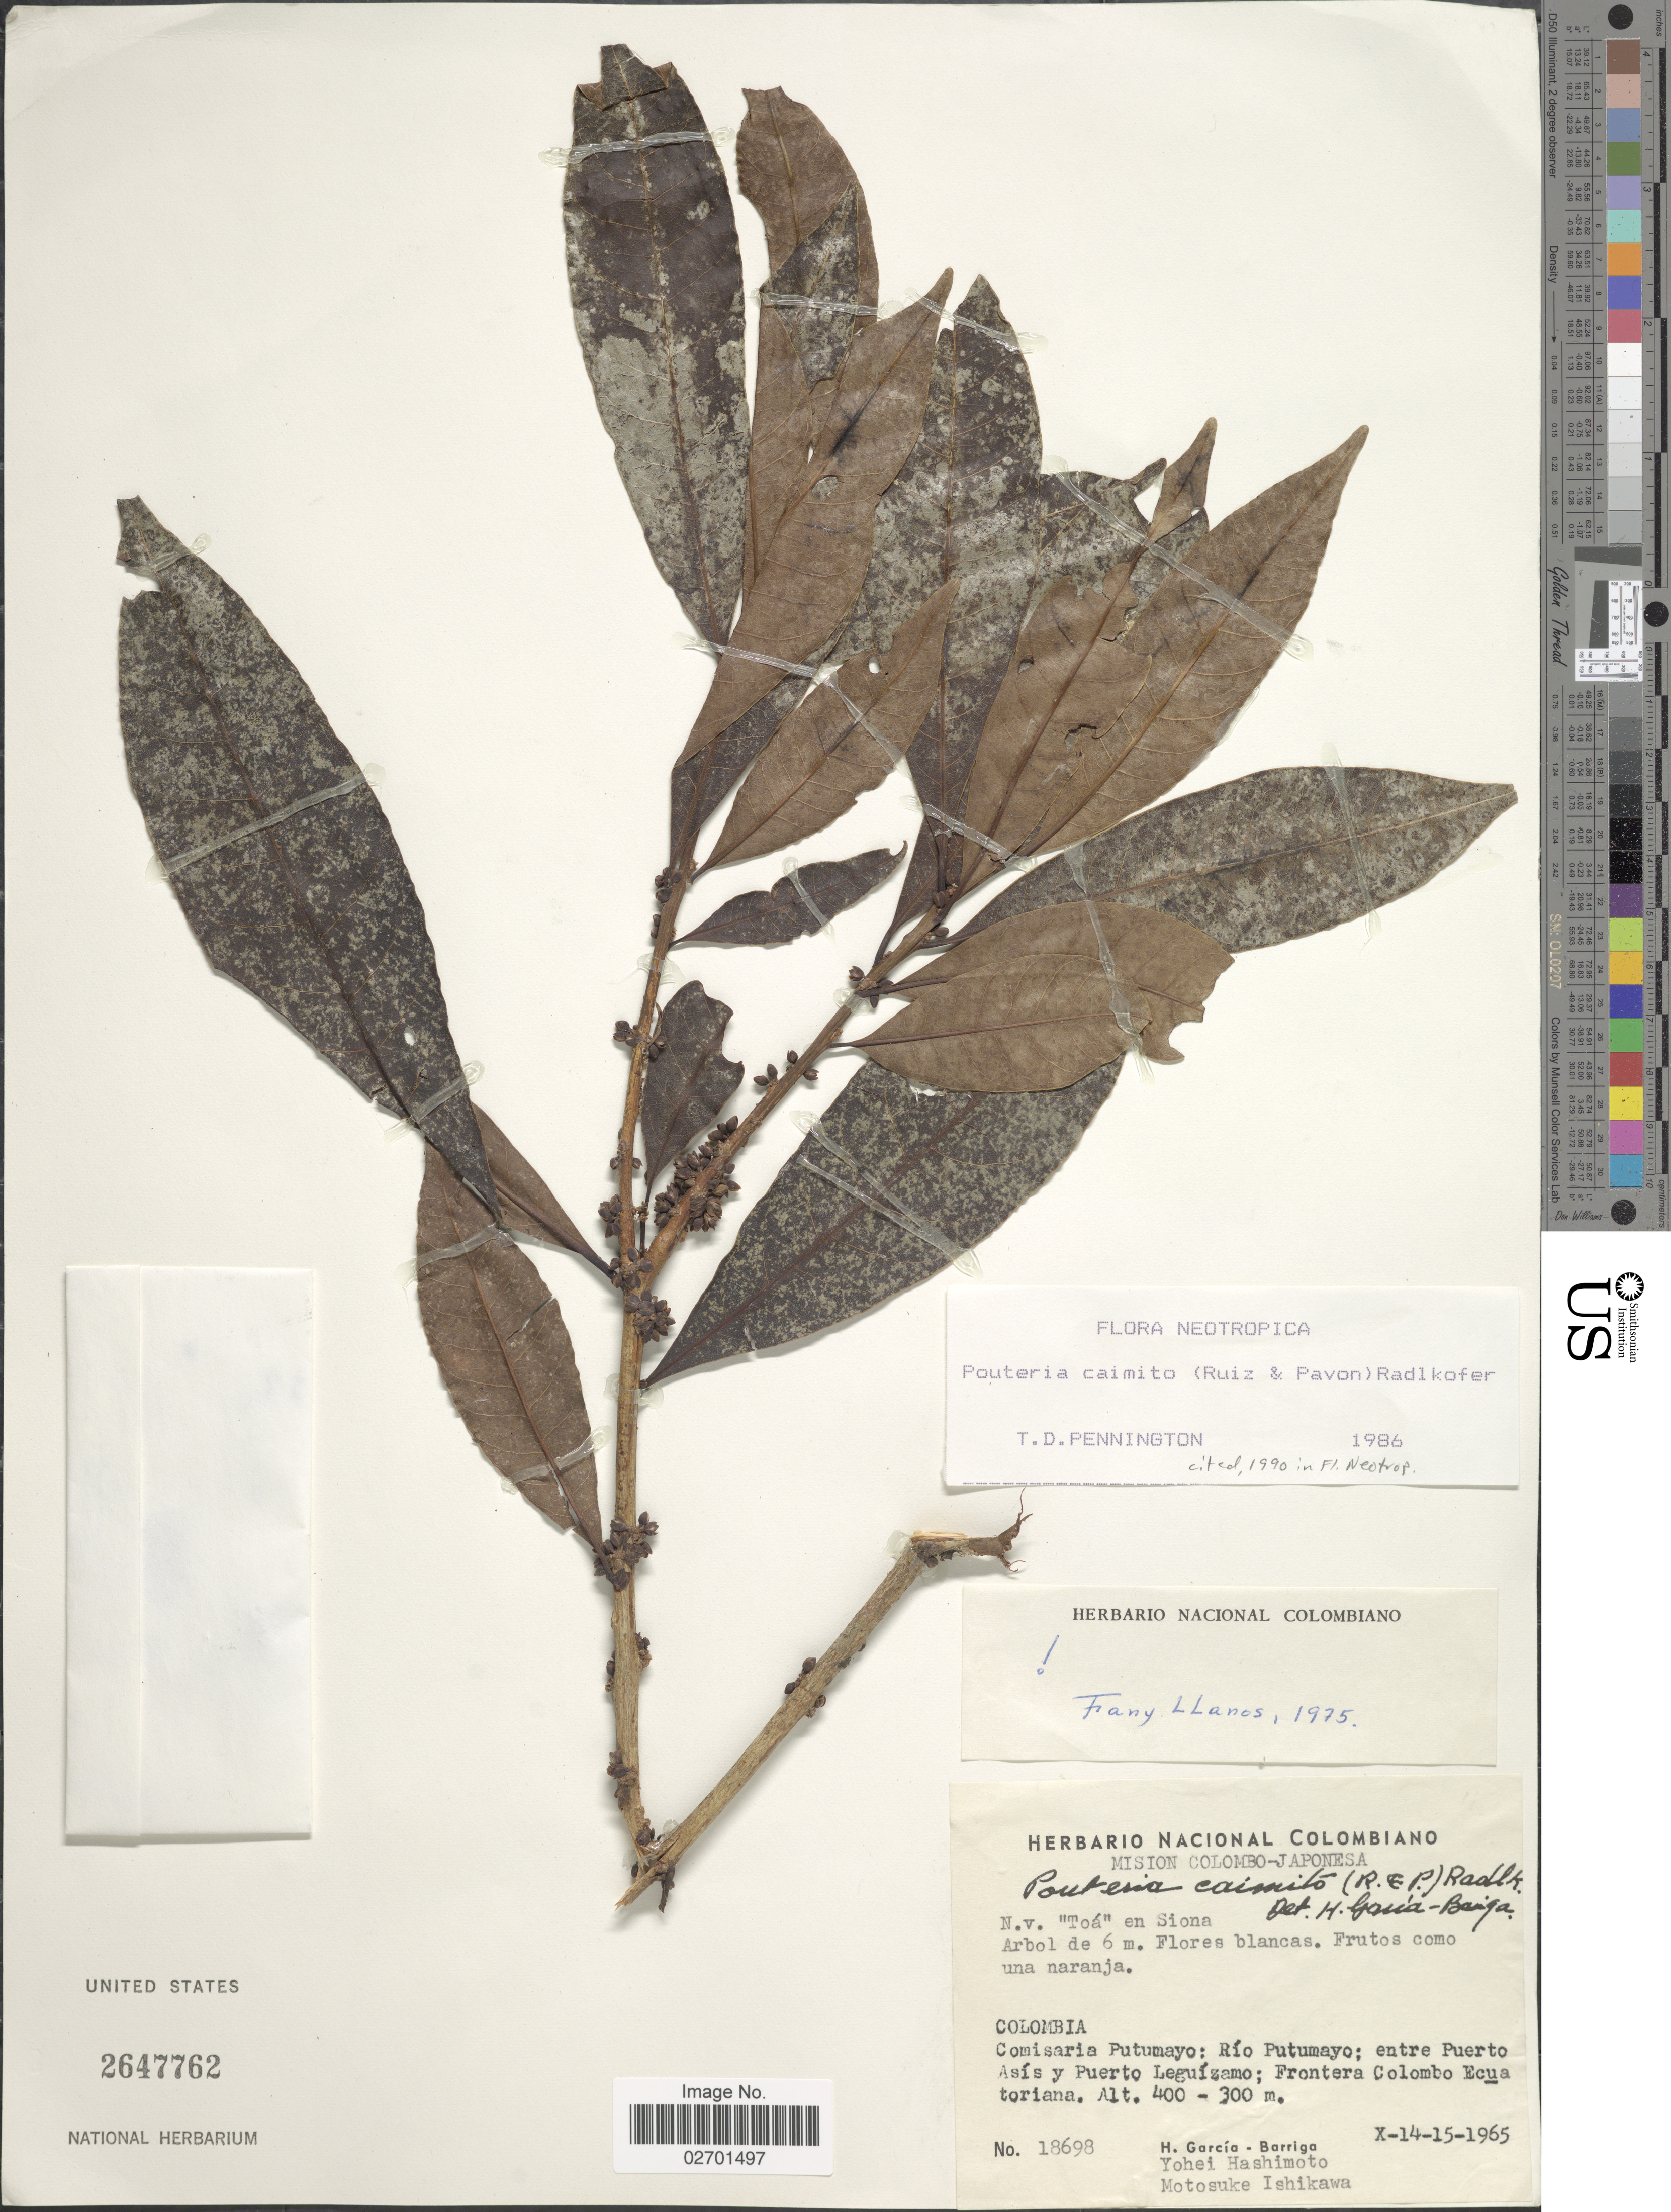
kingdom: Plantae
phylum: Tracheophyta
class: Magnoliopsida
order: Ericales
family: Sapotaceae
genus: Pouteria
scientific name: Pouteria caimito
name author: (Ruiz & Pav.) Radlk.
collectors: H. García Barriga, Y. Hashimoto & M. Ishikawa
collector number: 18698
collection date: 1965-10-14/1965-10-15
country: Colombia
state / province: Putumayo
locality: Colombo-Japonesa, Rio Putumayo; entre Puerto Asis y Puerto Leguizamo; Frontera Colombo Ecuatoriana.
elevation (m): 300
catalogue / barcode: US 2647762